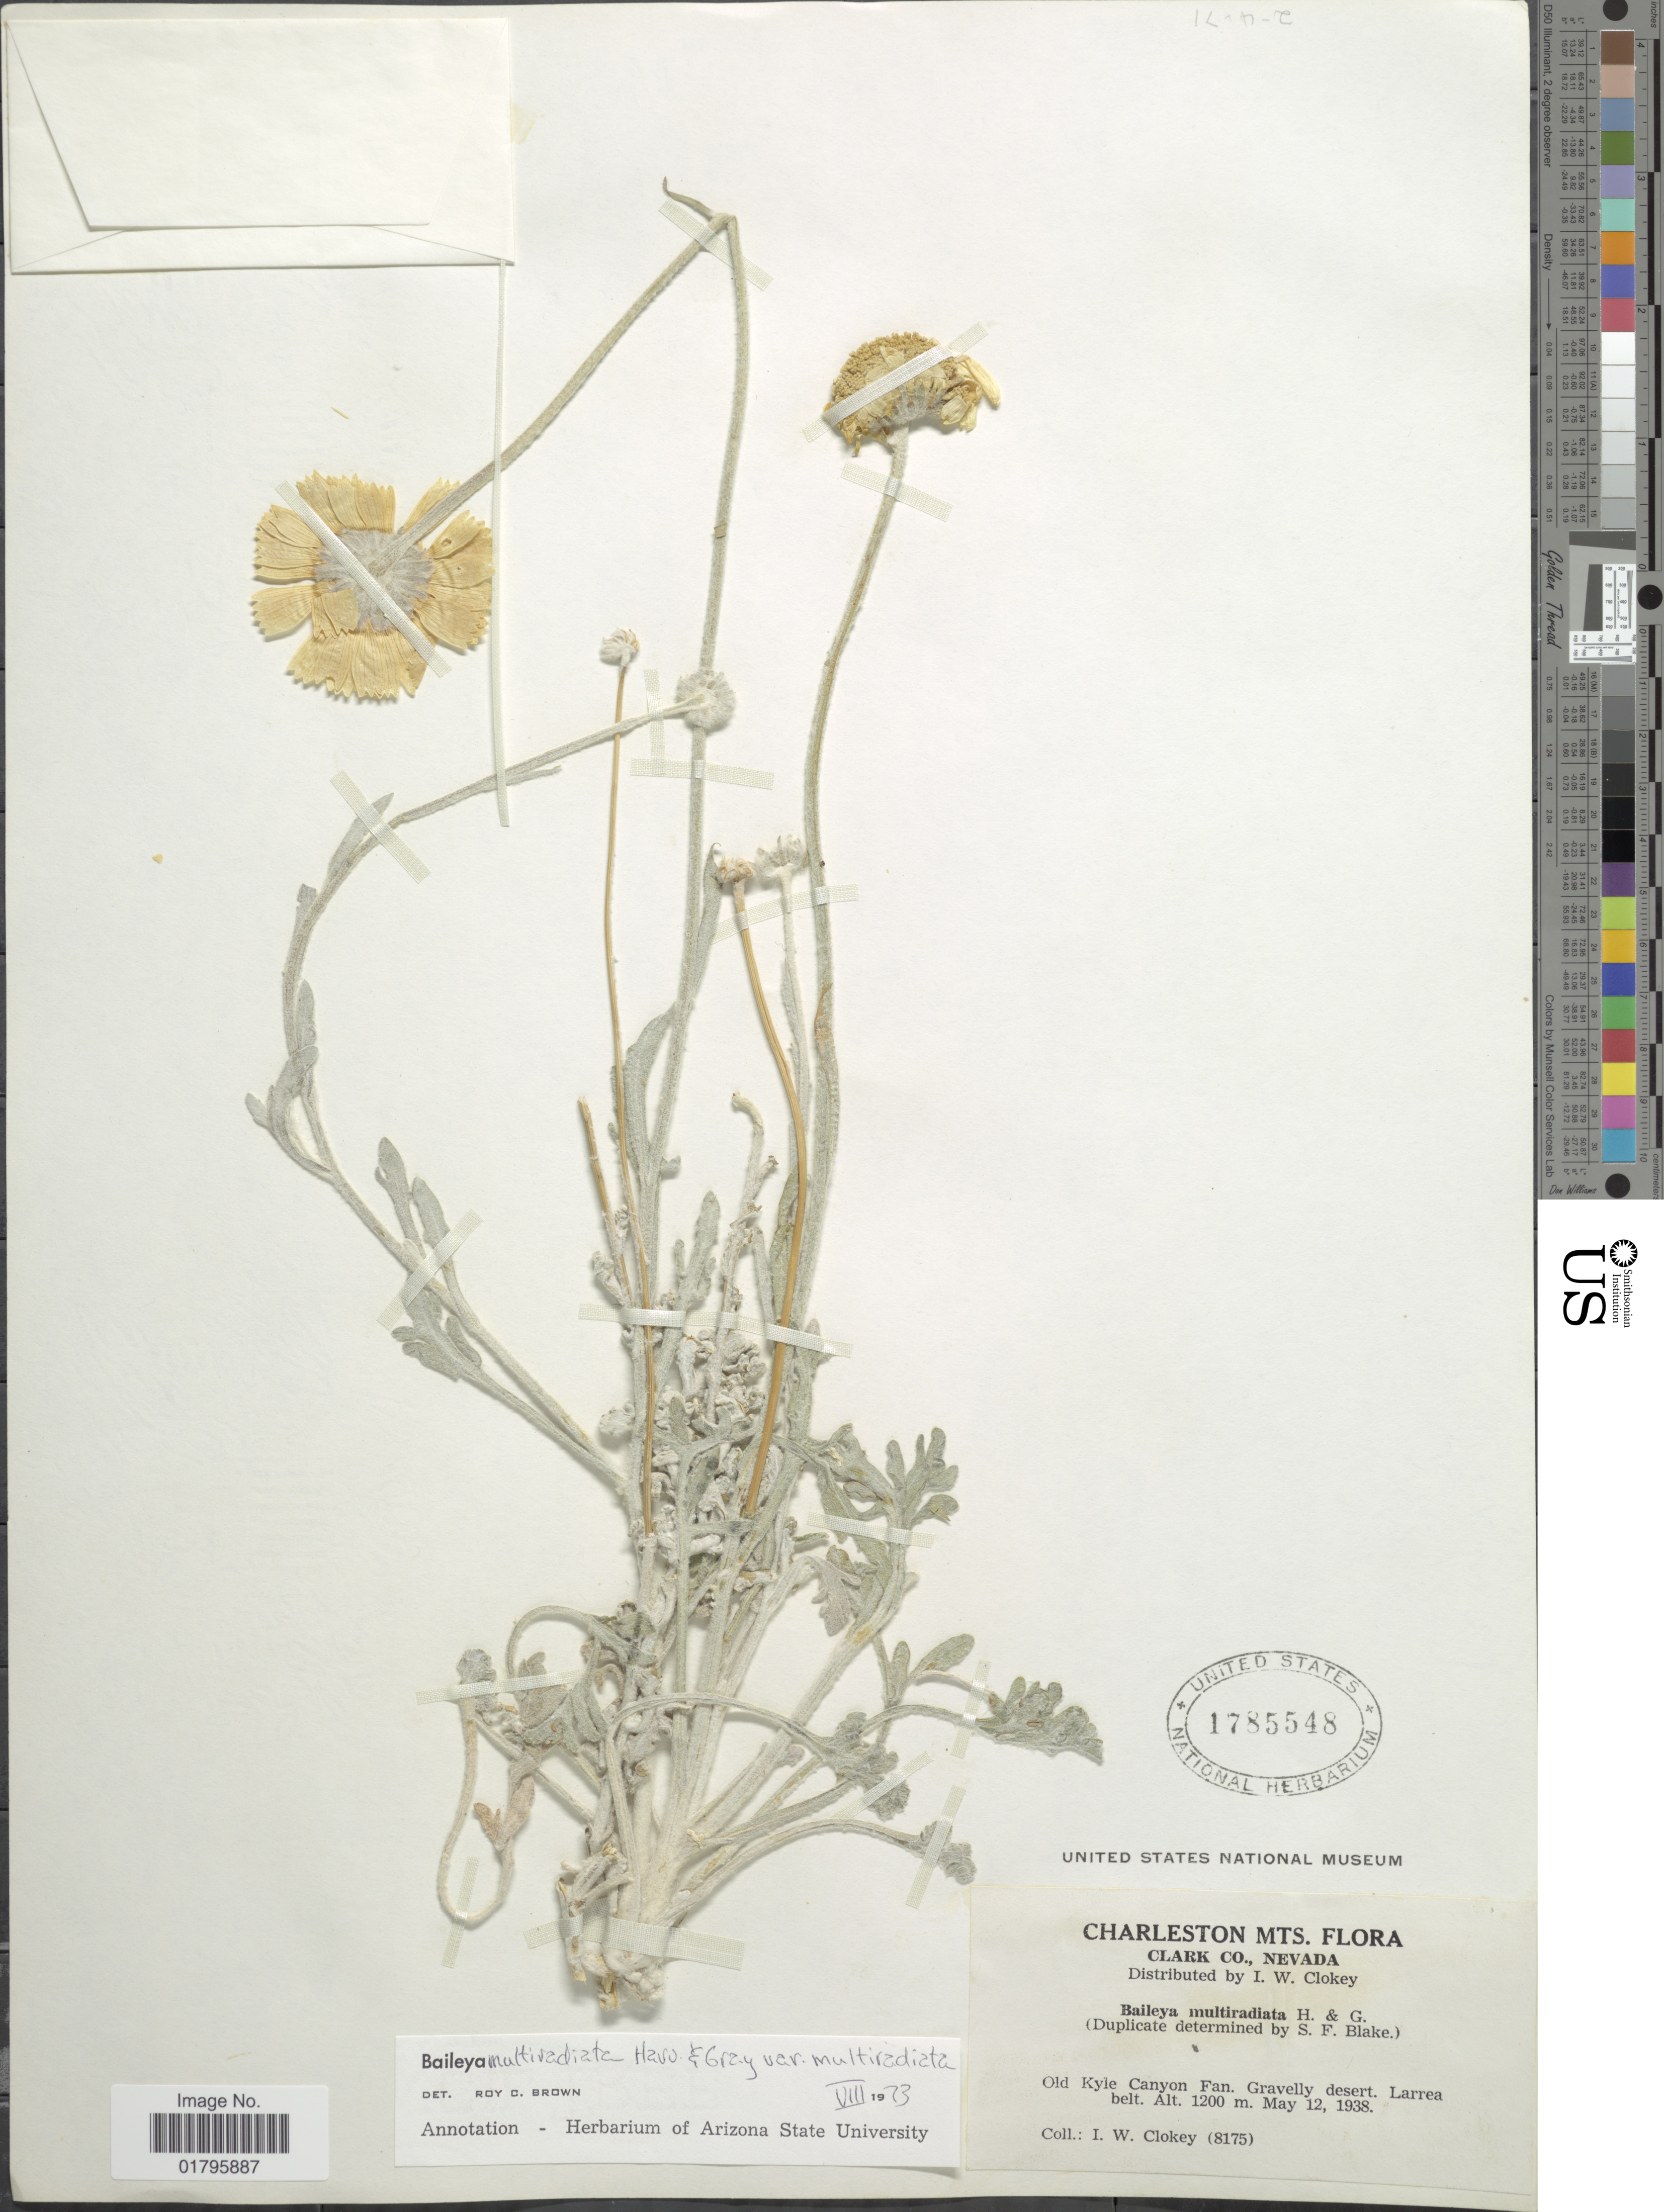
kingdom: Plantae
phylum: Tracheophyta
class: Magnoliopsida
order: Asterales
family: Asteraceae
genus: Baileya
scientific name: Baileya multiradiata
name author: Harv. & A. Gray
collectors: I. W. Clokey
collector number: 8175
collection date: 1938-05-12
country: United States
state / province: Nevada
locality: Charleston Mts. Clark Co., Nevada. Old Kyle Canyon Fan. Gravelly desert.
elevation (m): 1200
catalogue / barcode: US 1785548